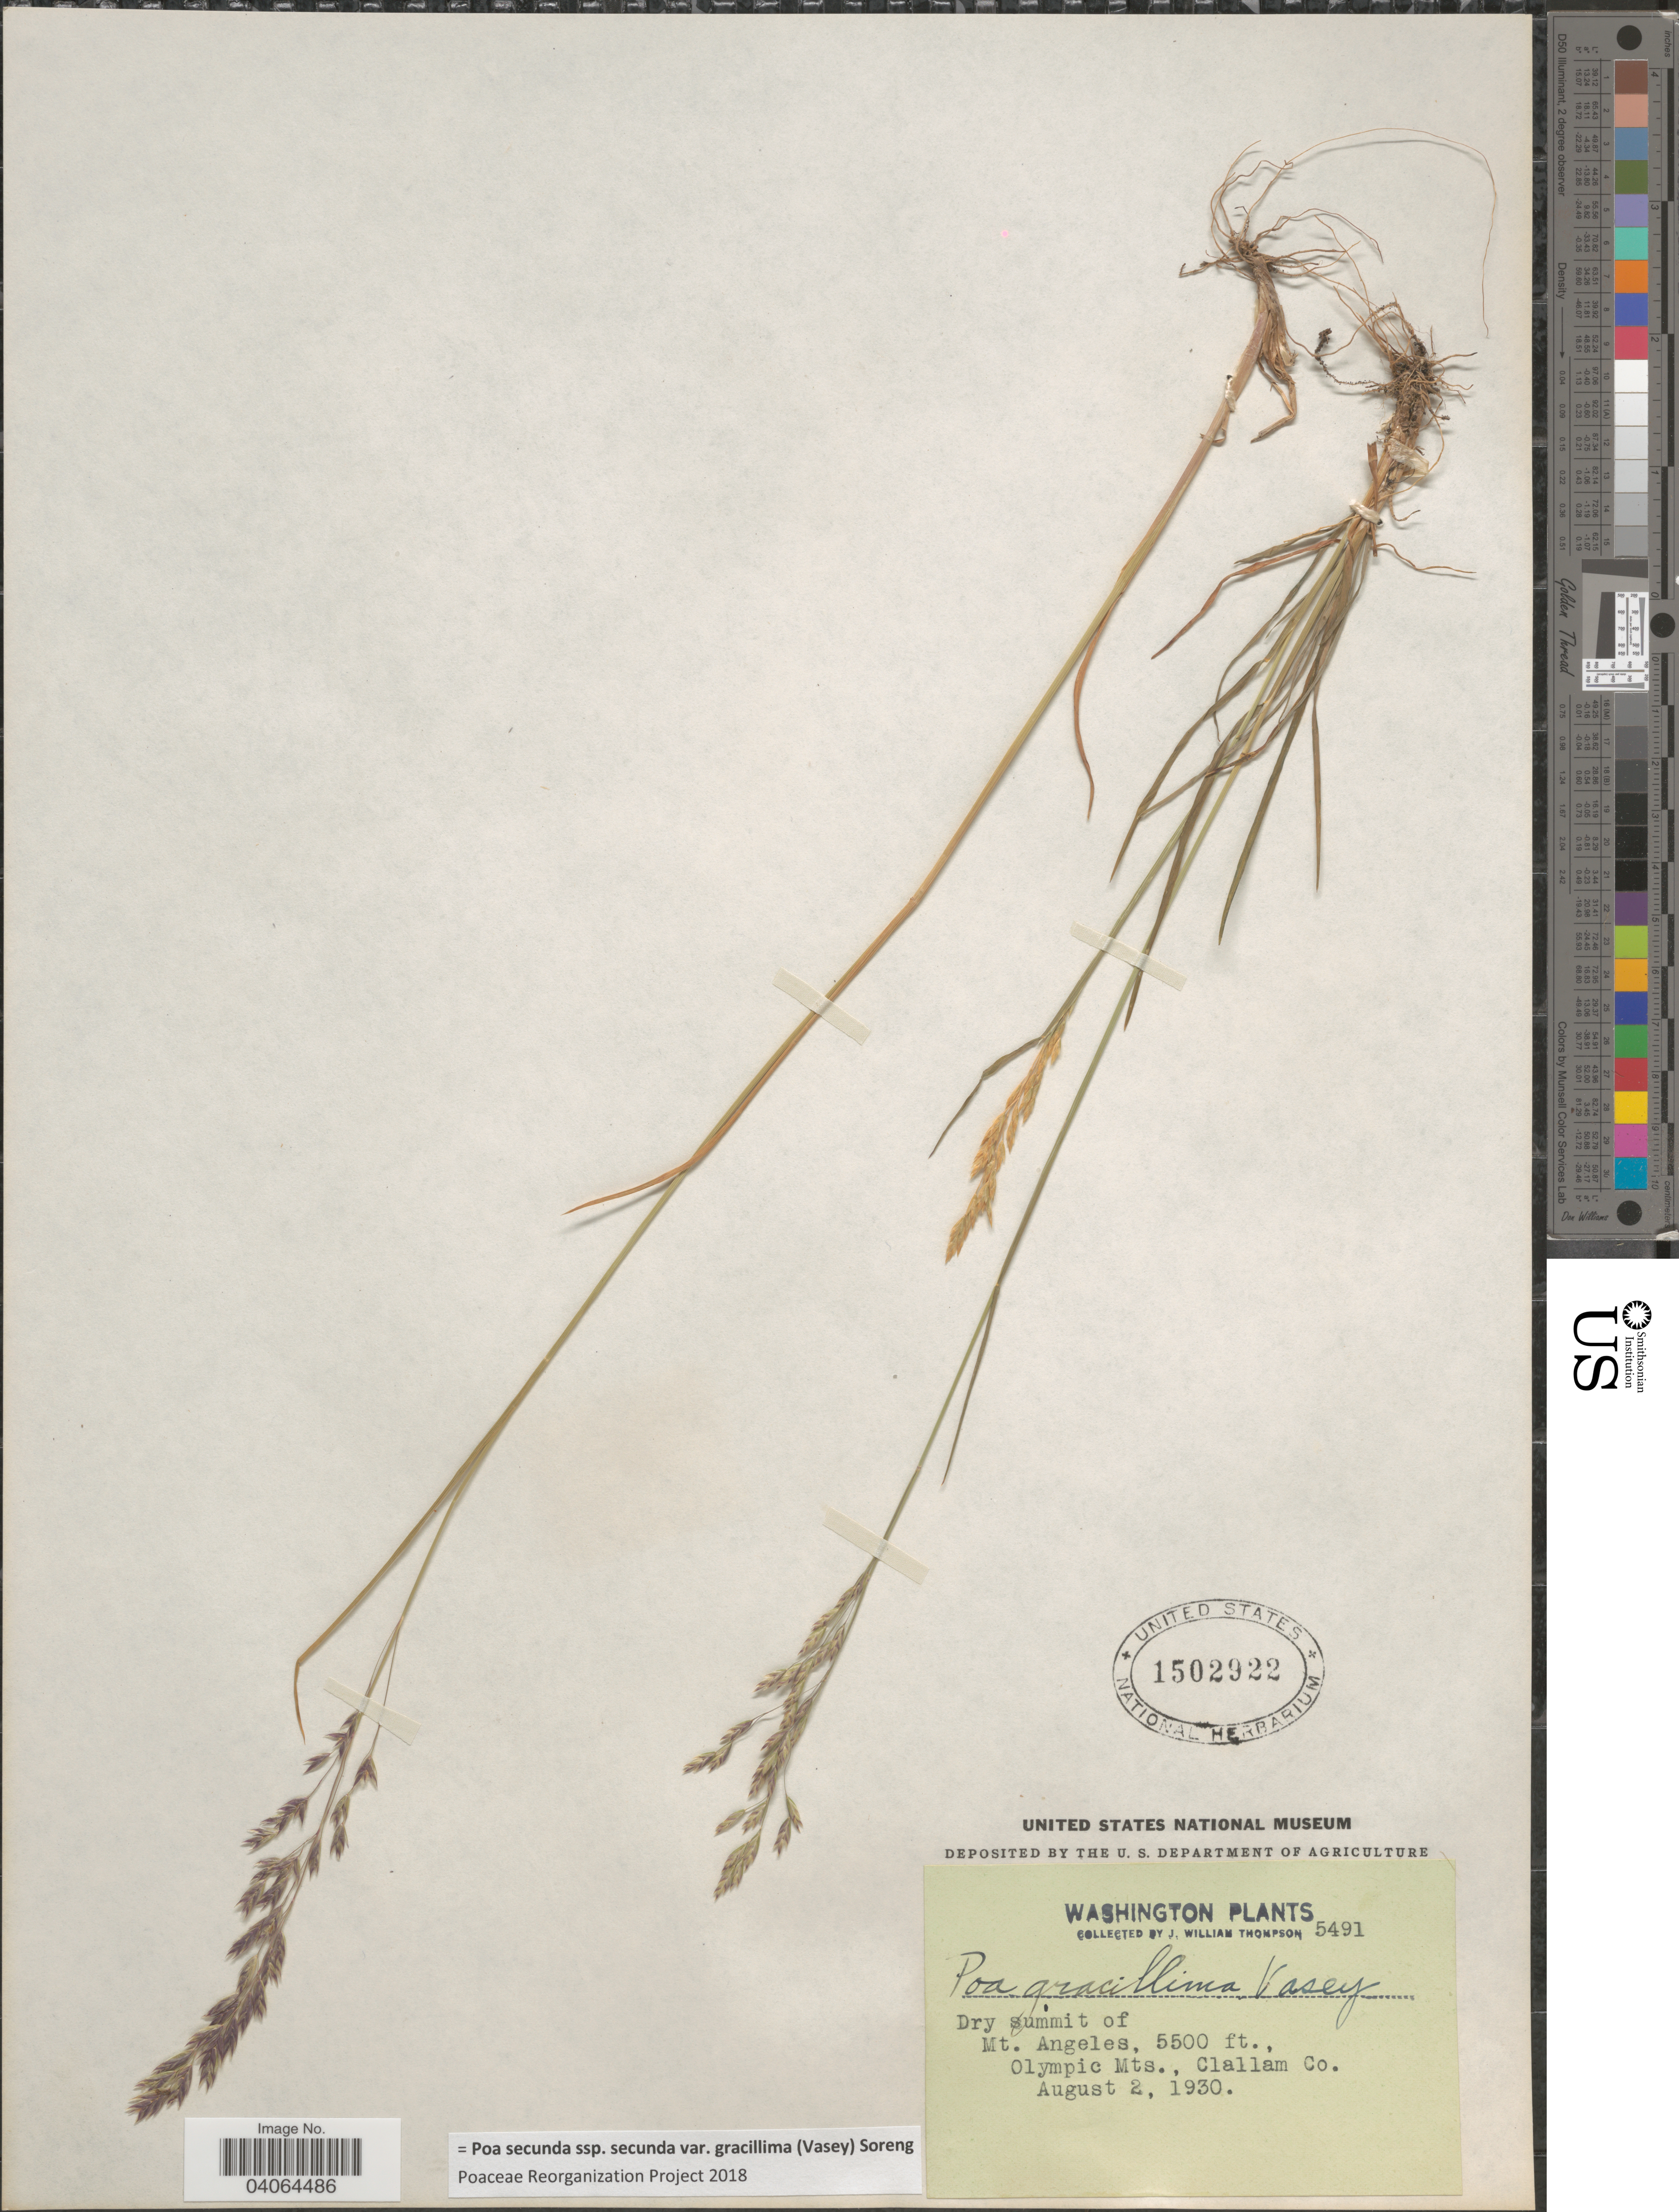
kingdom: Plantae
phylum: Tracheophyta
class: Liliopsida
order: Poales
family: Poaceae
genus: Poa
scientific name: Poa secunda subsp. secunda var. gracillima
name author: (Vasey) Soreng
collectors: J. W. Thompson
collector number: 5491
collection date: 1930-08-02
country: United States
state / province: Washington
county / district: Clallam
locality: Dry summit of Mt. Angeles. Olympic Mts., Clallam Co.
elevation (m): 1676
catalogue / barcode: US 1502922